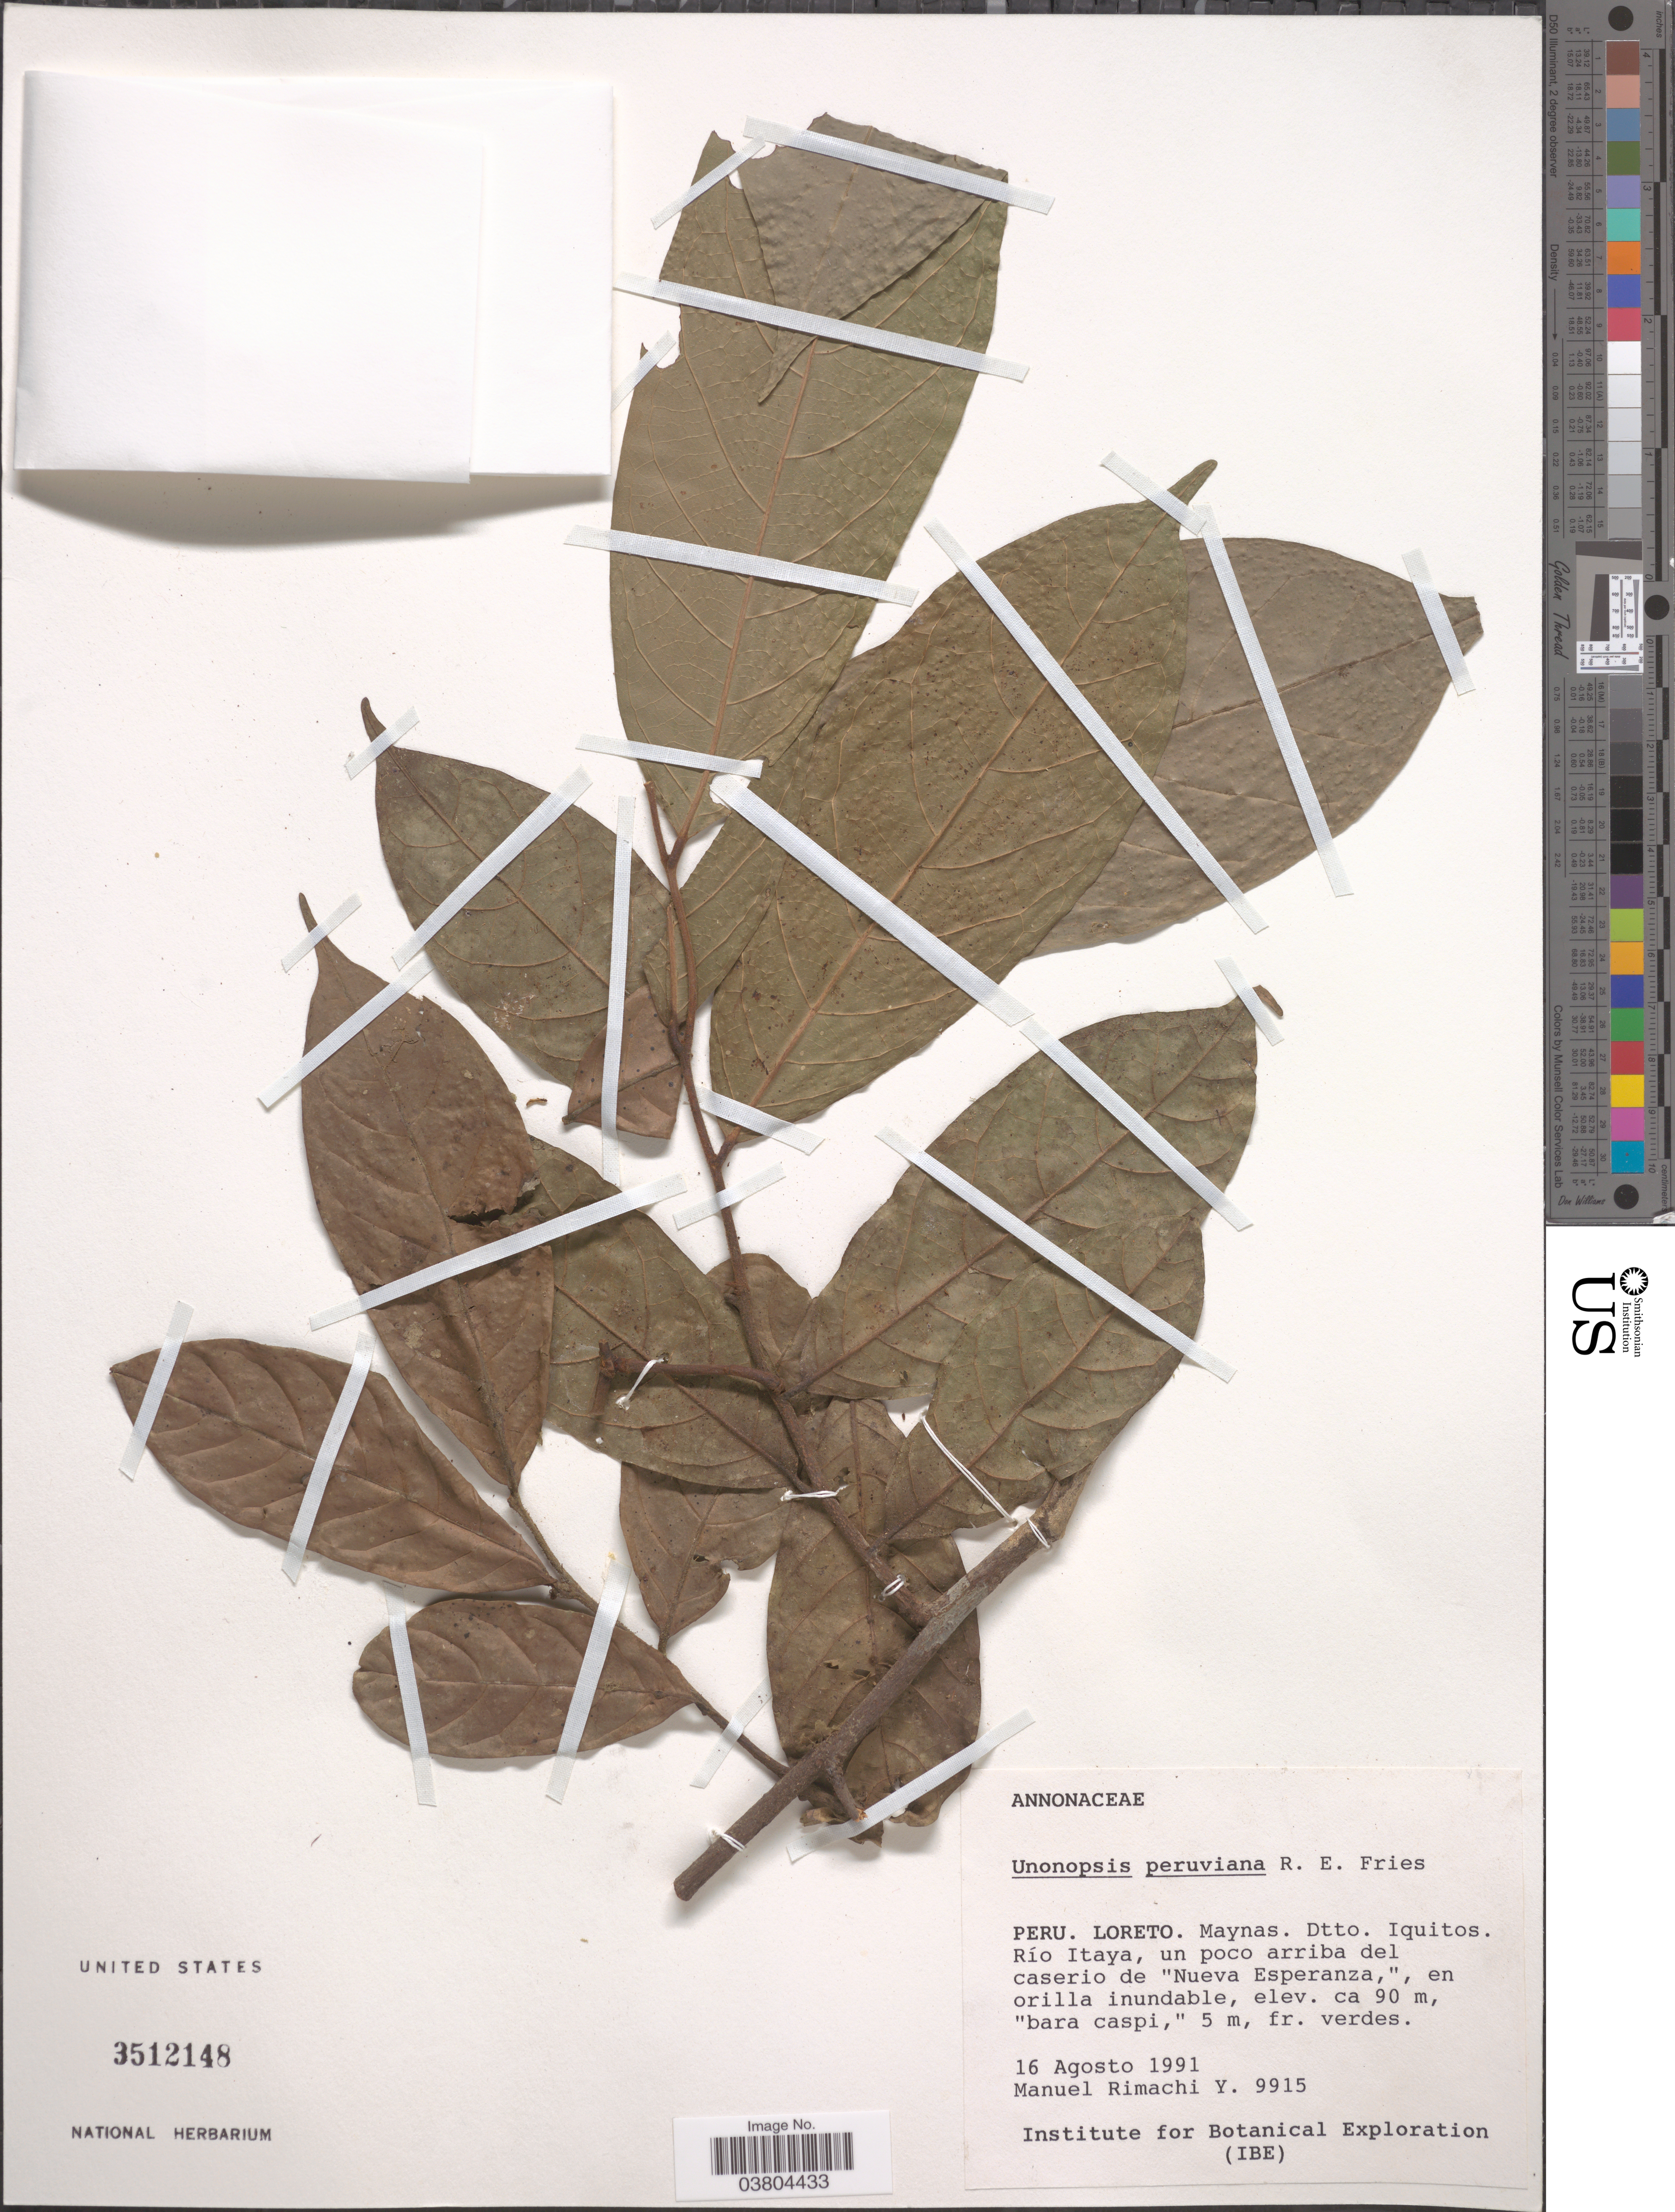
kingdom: Plantae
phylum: Tracheophyta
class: Magnoliopsida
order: Magnoliales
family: Annonaceae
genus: Unonopsis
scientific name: Unonopsis peruviana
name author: R.E. Fr. & J.F. Macbr.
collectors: M. Rimachi Y.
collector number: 9915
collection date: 1991-08-16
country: Peru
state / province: Loreto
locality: Maynas. Dtto. Iquitos. Río Itaya, un poco arriba del caserio de "Nueva Esperanza,", en orilla inundable.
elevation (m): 90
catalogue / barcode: US 3512148